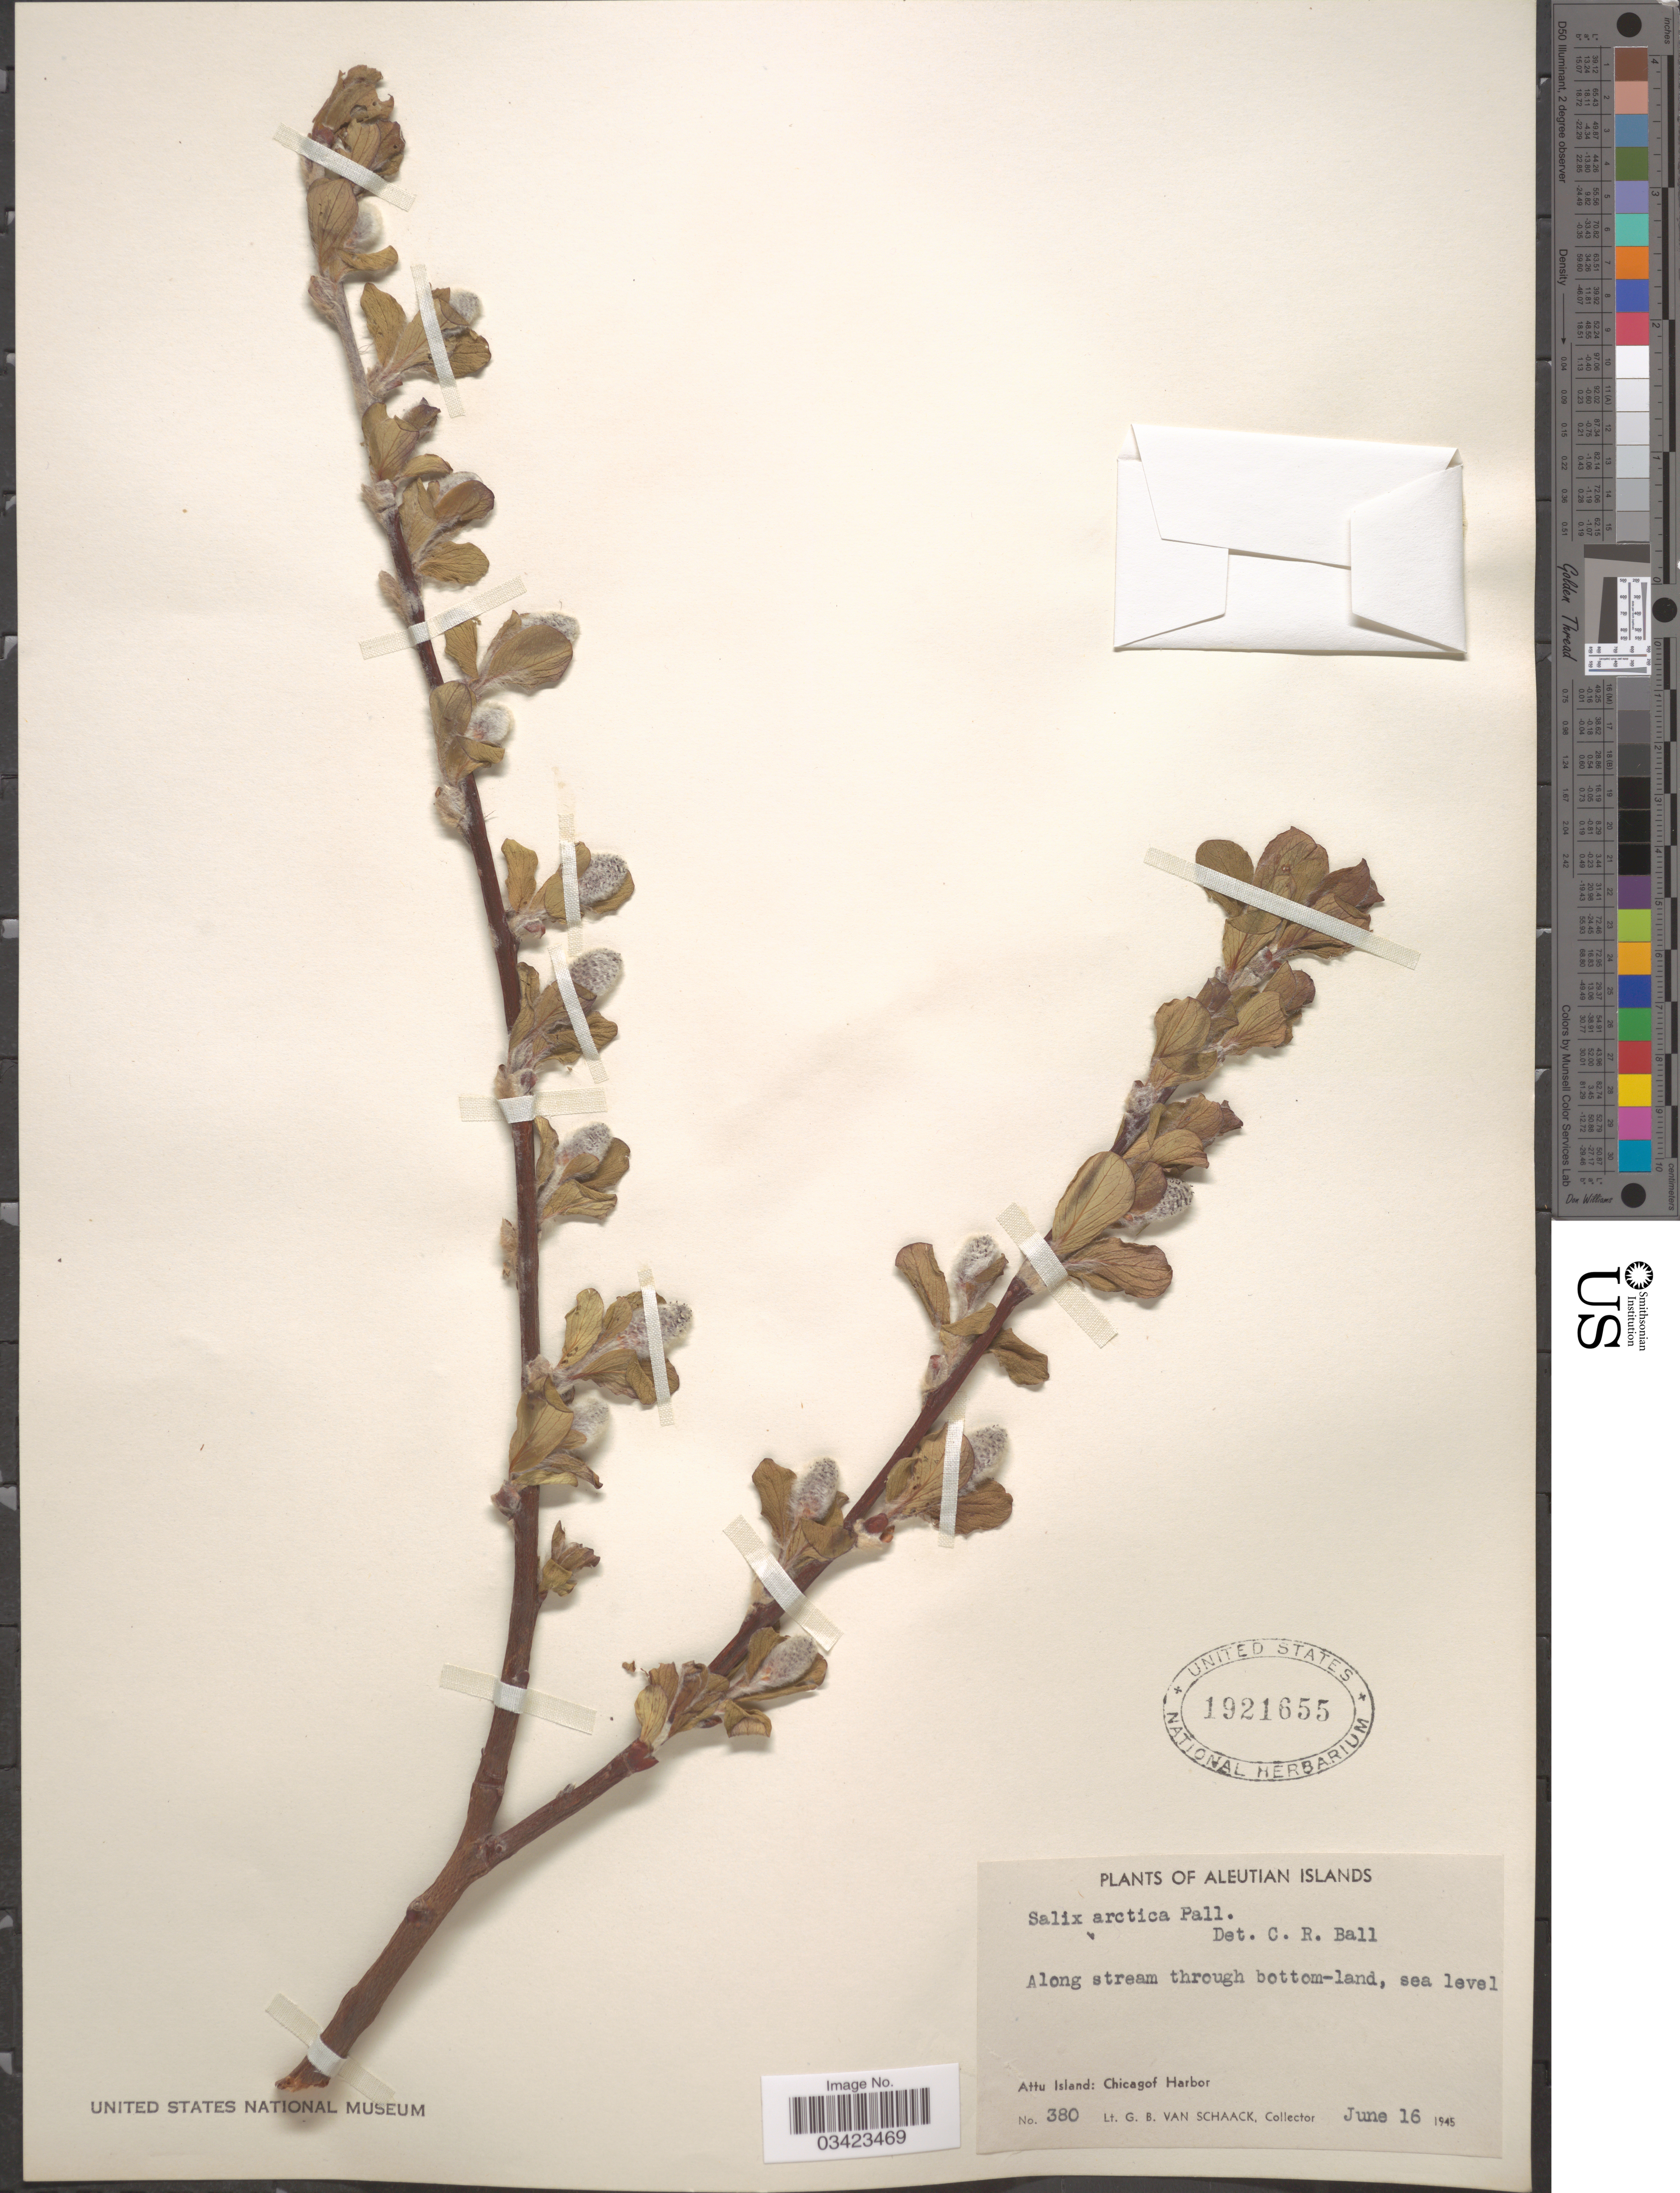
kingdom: Plantae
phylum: Tracheophyta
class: Magnoliopsida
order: Malpighiales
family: Salicaceae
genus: Salix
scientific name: Salix arctica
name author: Pall.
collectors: G. Van Schaack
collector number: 380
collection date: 1945-06-16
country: United States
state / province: Alaska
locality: Aleutian Islands. Attu Island: Chicagof Harbor.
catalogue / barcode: US 1921655